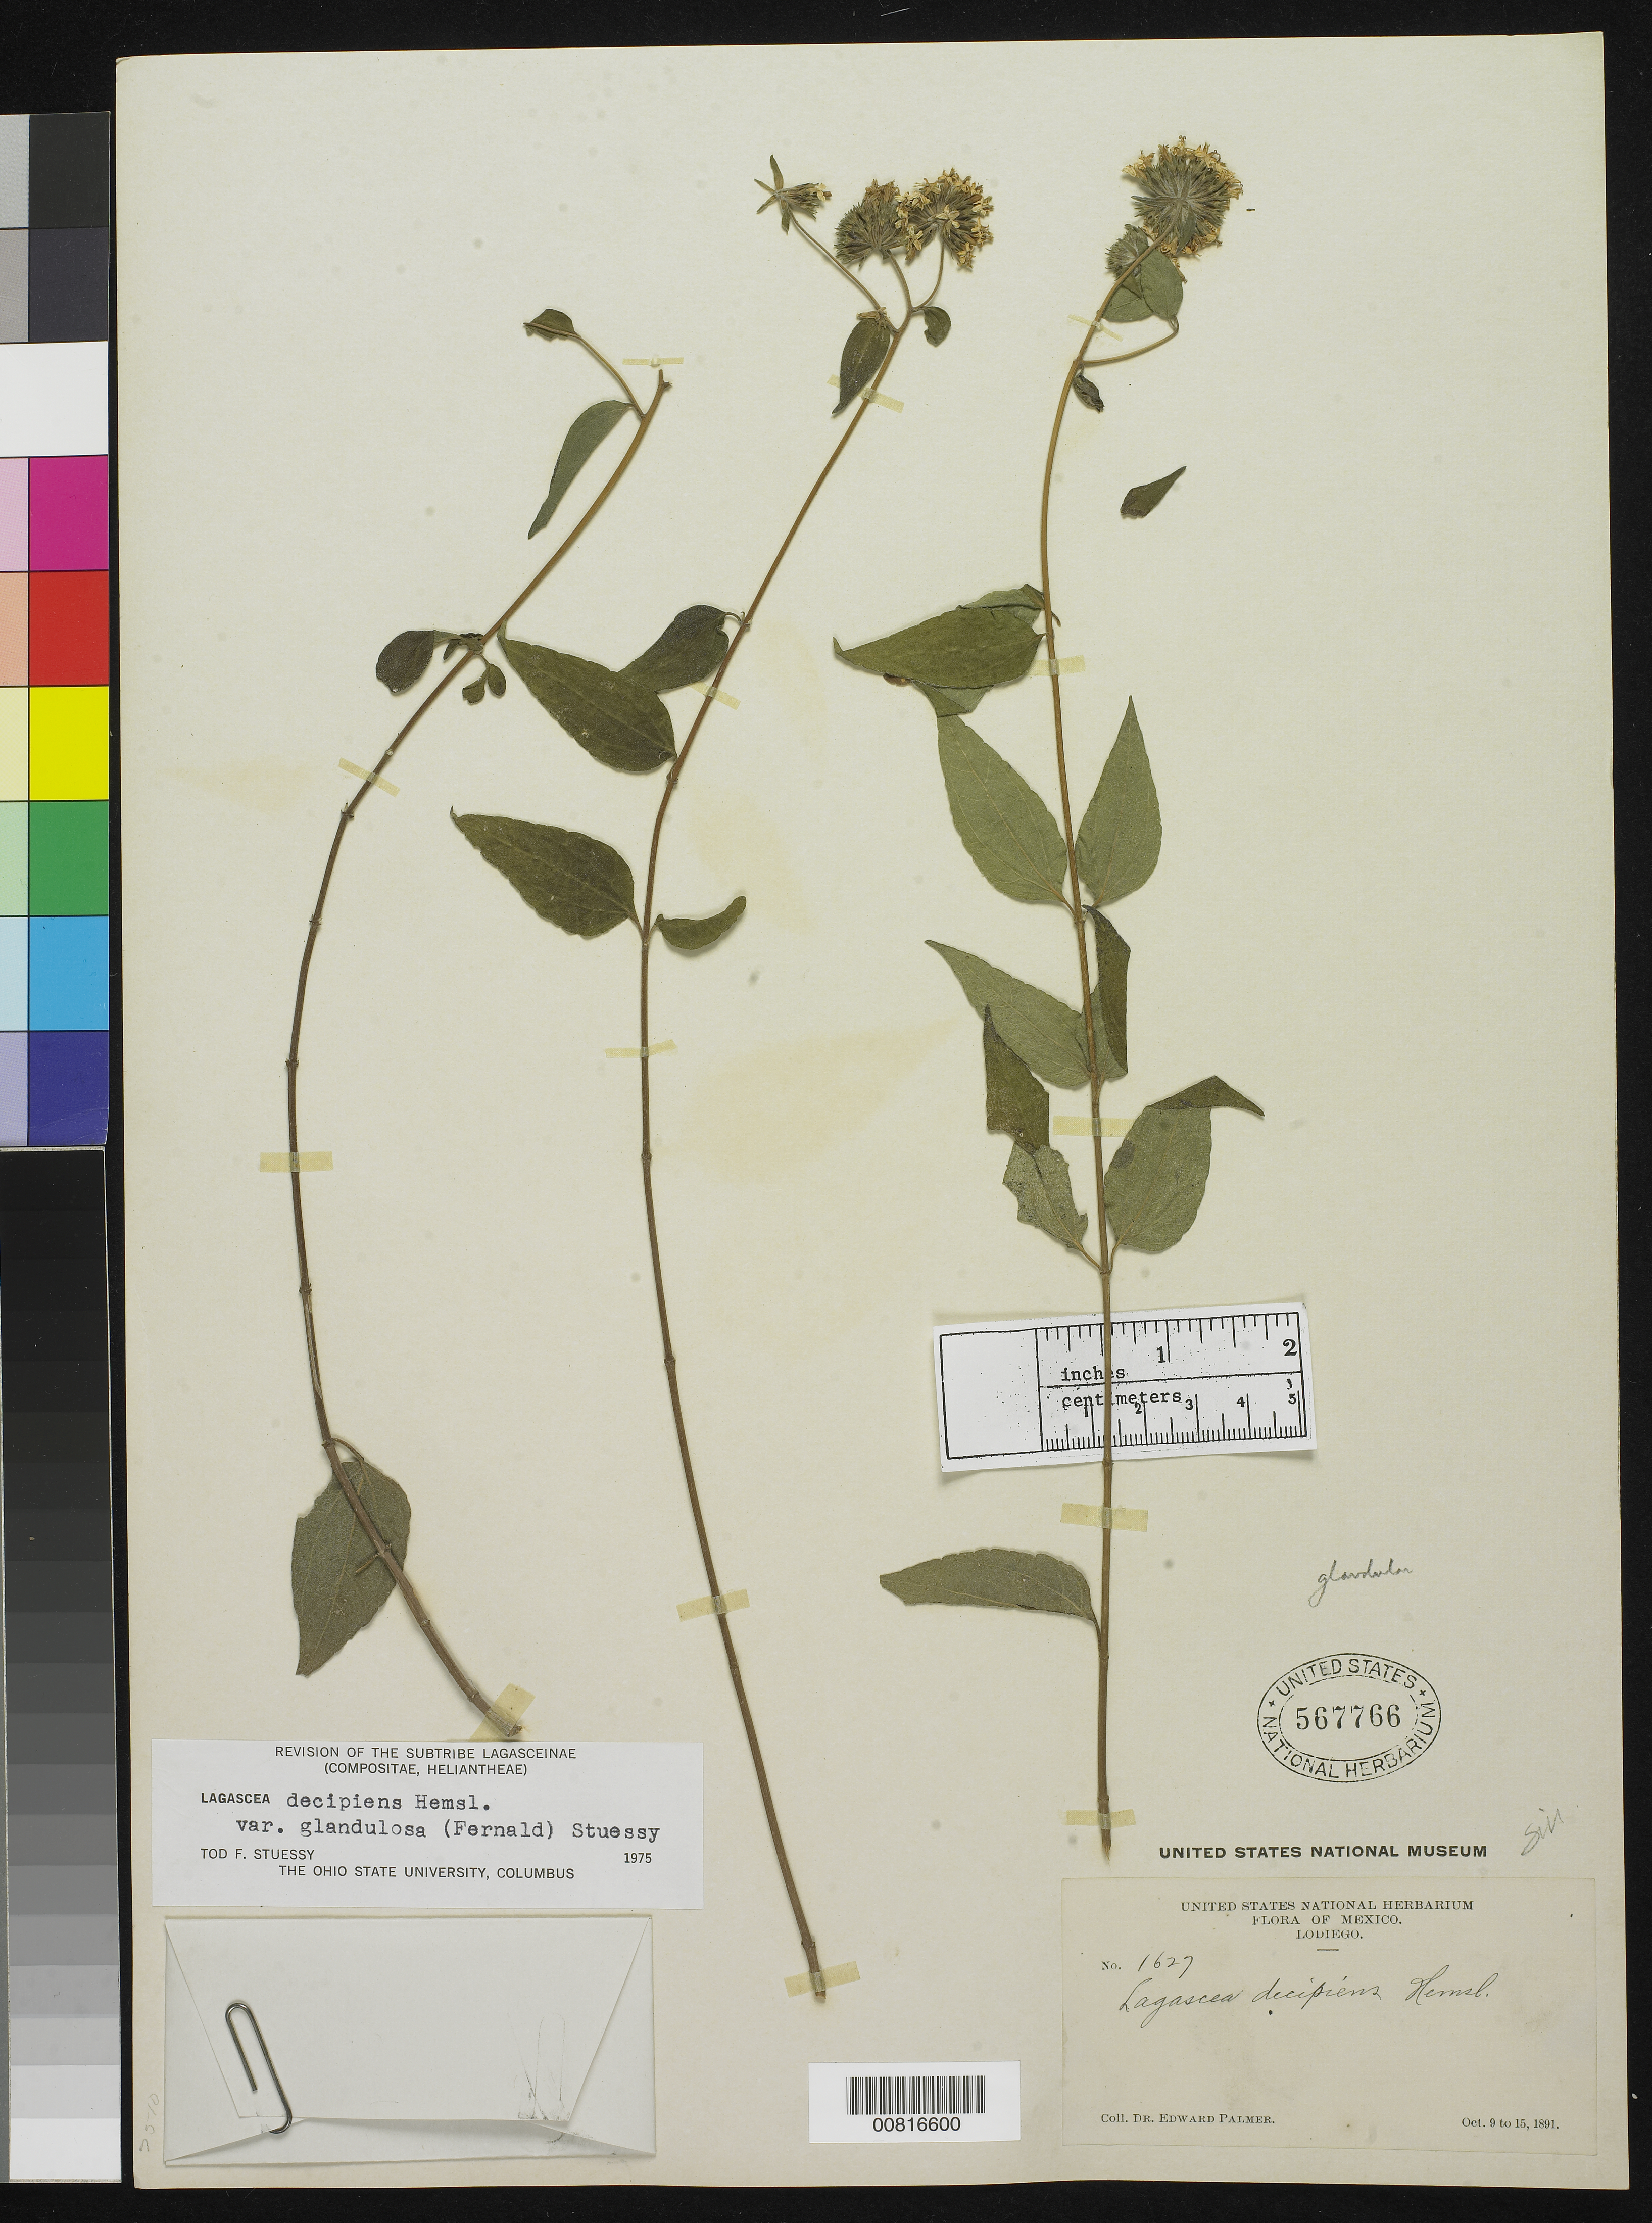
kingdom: Plantae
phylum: Tracheophyta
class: Magnoliopsida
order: Asterales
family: Asteraceae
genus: Lagascea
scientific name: Lagascea decipiens var. glandulosa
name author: (Fernald) Stuessy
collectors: E. Palmer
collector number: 1627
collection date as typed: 09 Oct 1891 to 15 Oct 1891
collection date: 1891-10-09/1891-10-15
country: Mexico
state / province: Sinaloa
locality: Lodiego, Sinaloa.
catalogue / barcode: US 567766